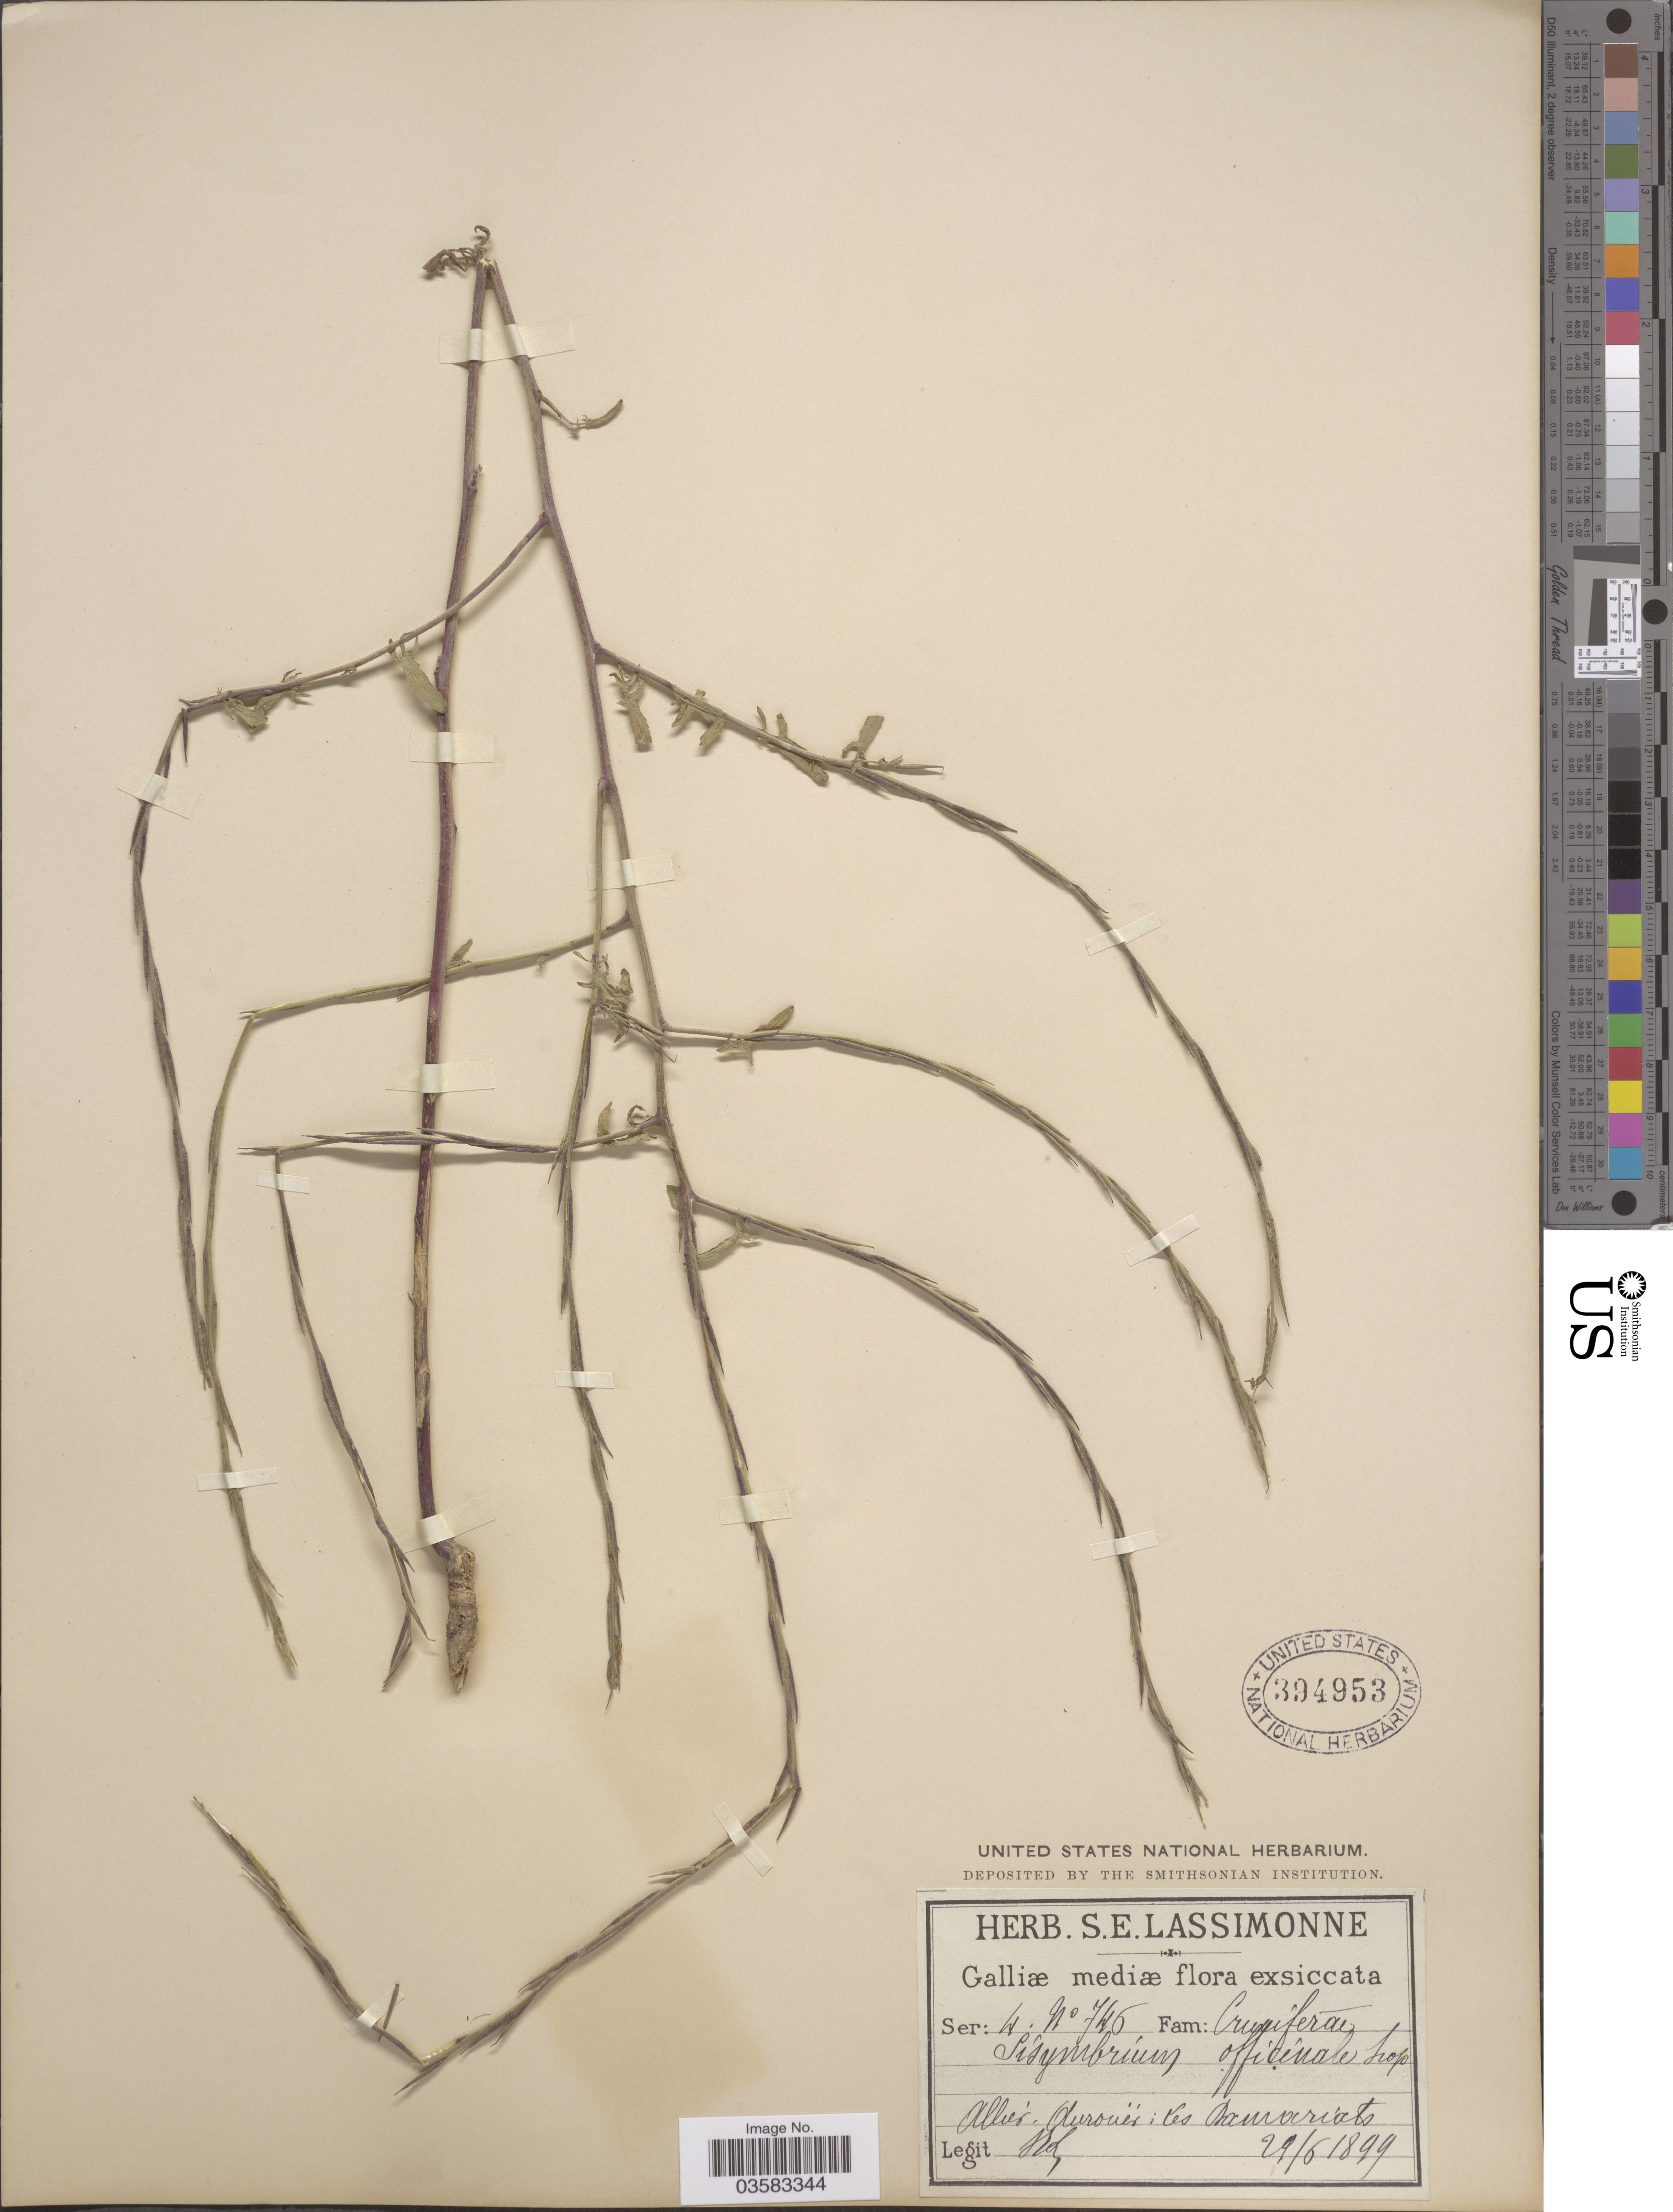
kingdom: Plantae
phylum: Tracheophyta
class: Magnoliopsida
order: Brassicales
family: Brassicaceae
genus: Sisymbrium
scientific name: Sisymbrium officinale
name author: (L.) Scop.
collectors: S. Lassimonne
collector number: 746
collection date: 1899-06-29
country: France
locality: Galliœ mediœ. Allier Aurouër: Les Damariats.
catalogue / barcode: US 394953